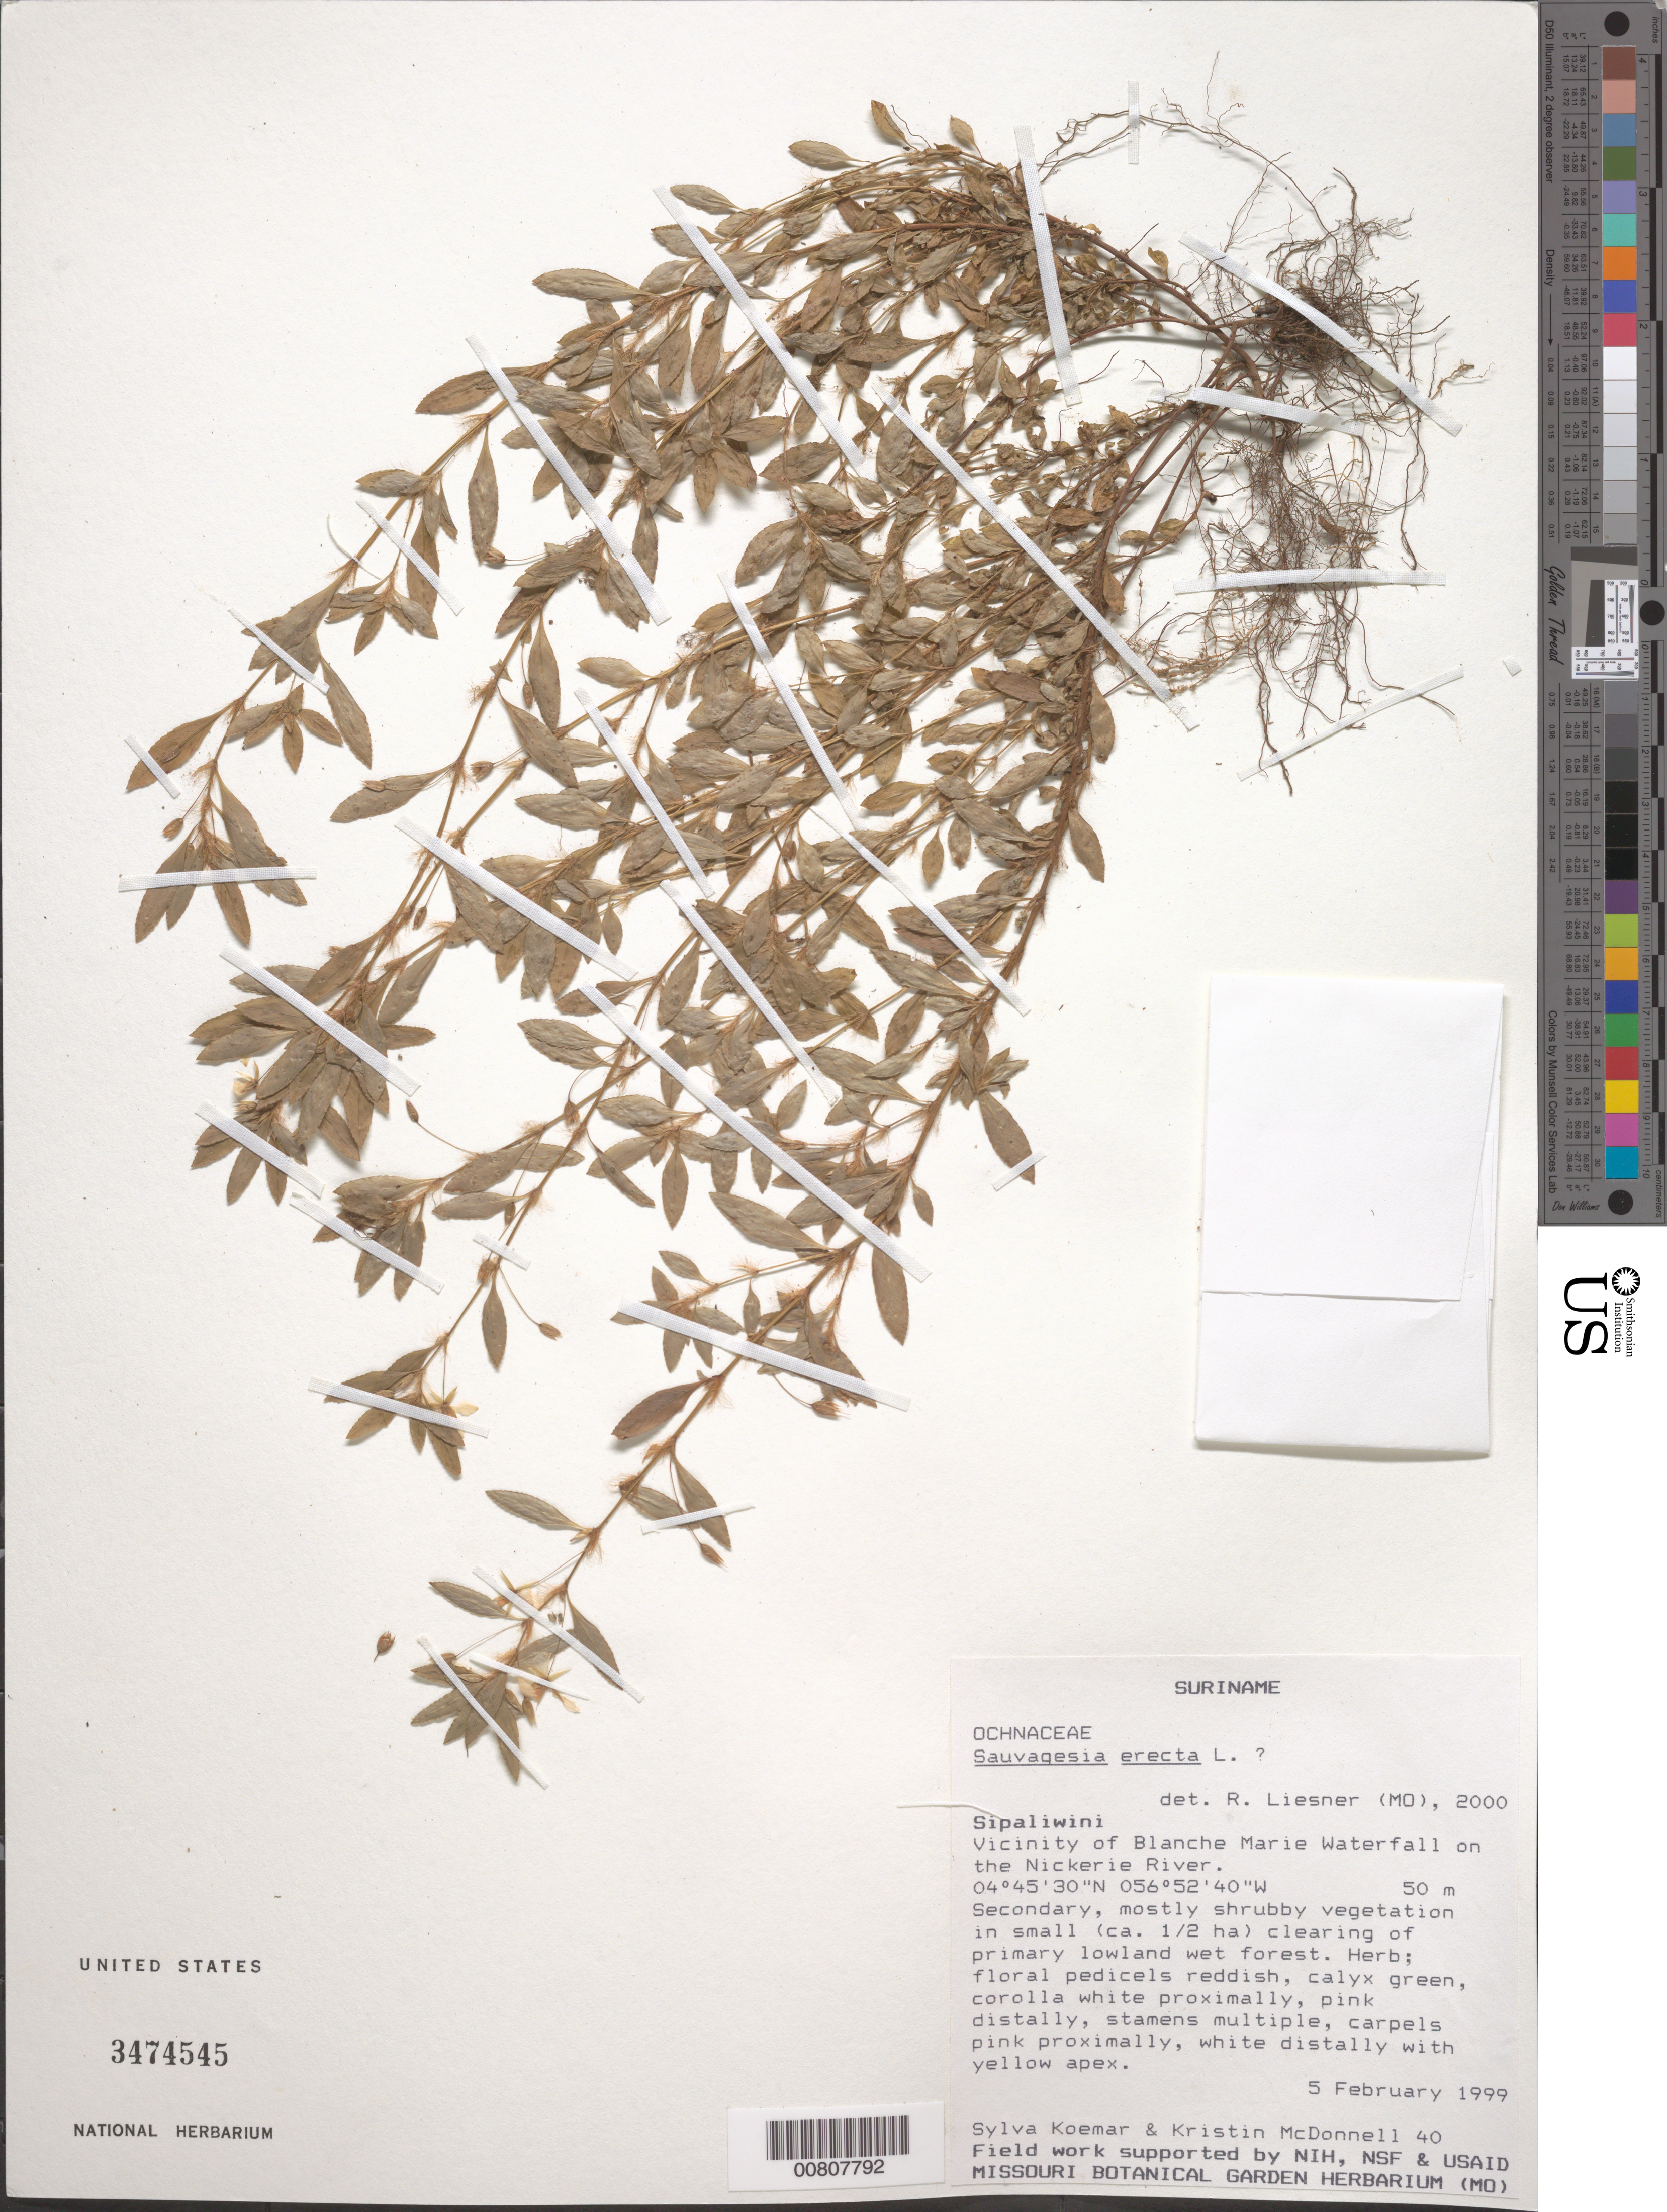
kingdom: Plantae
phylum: Tracheophyta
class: Magnoliopsida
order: Malpighiales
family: Ochnaceae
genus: Sauvagesia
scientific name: Sauvagesia erecta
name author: L.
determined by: Liesner, R. L.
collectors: S. Koemar & K. McDonnell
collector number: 40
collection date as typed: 5-Feb-99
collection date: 1999-02-05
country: Suriname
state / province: Sipaliwini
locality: Blanche Marie waterfall, vic., Nickerie R.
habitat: Secondary, mostly shrubby vegetation in ca. 1 ha clearing (for guesthouse) of primary lowland wet forest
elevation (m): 50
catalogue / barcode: US 3474545